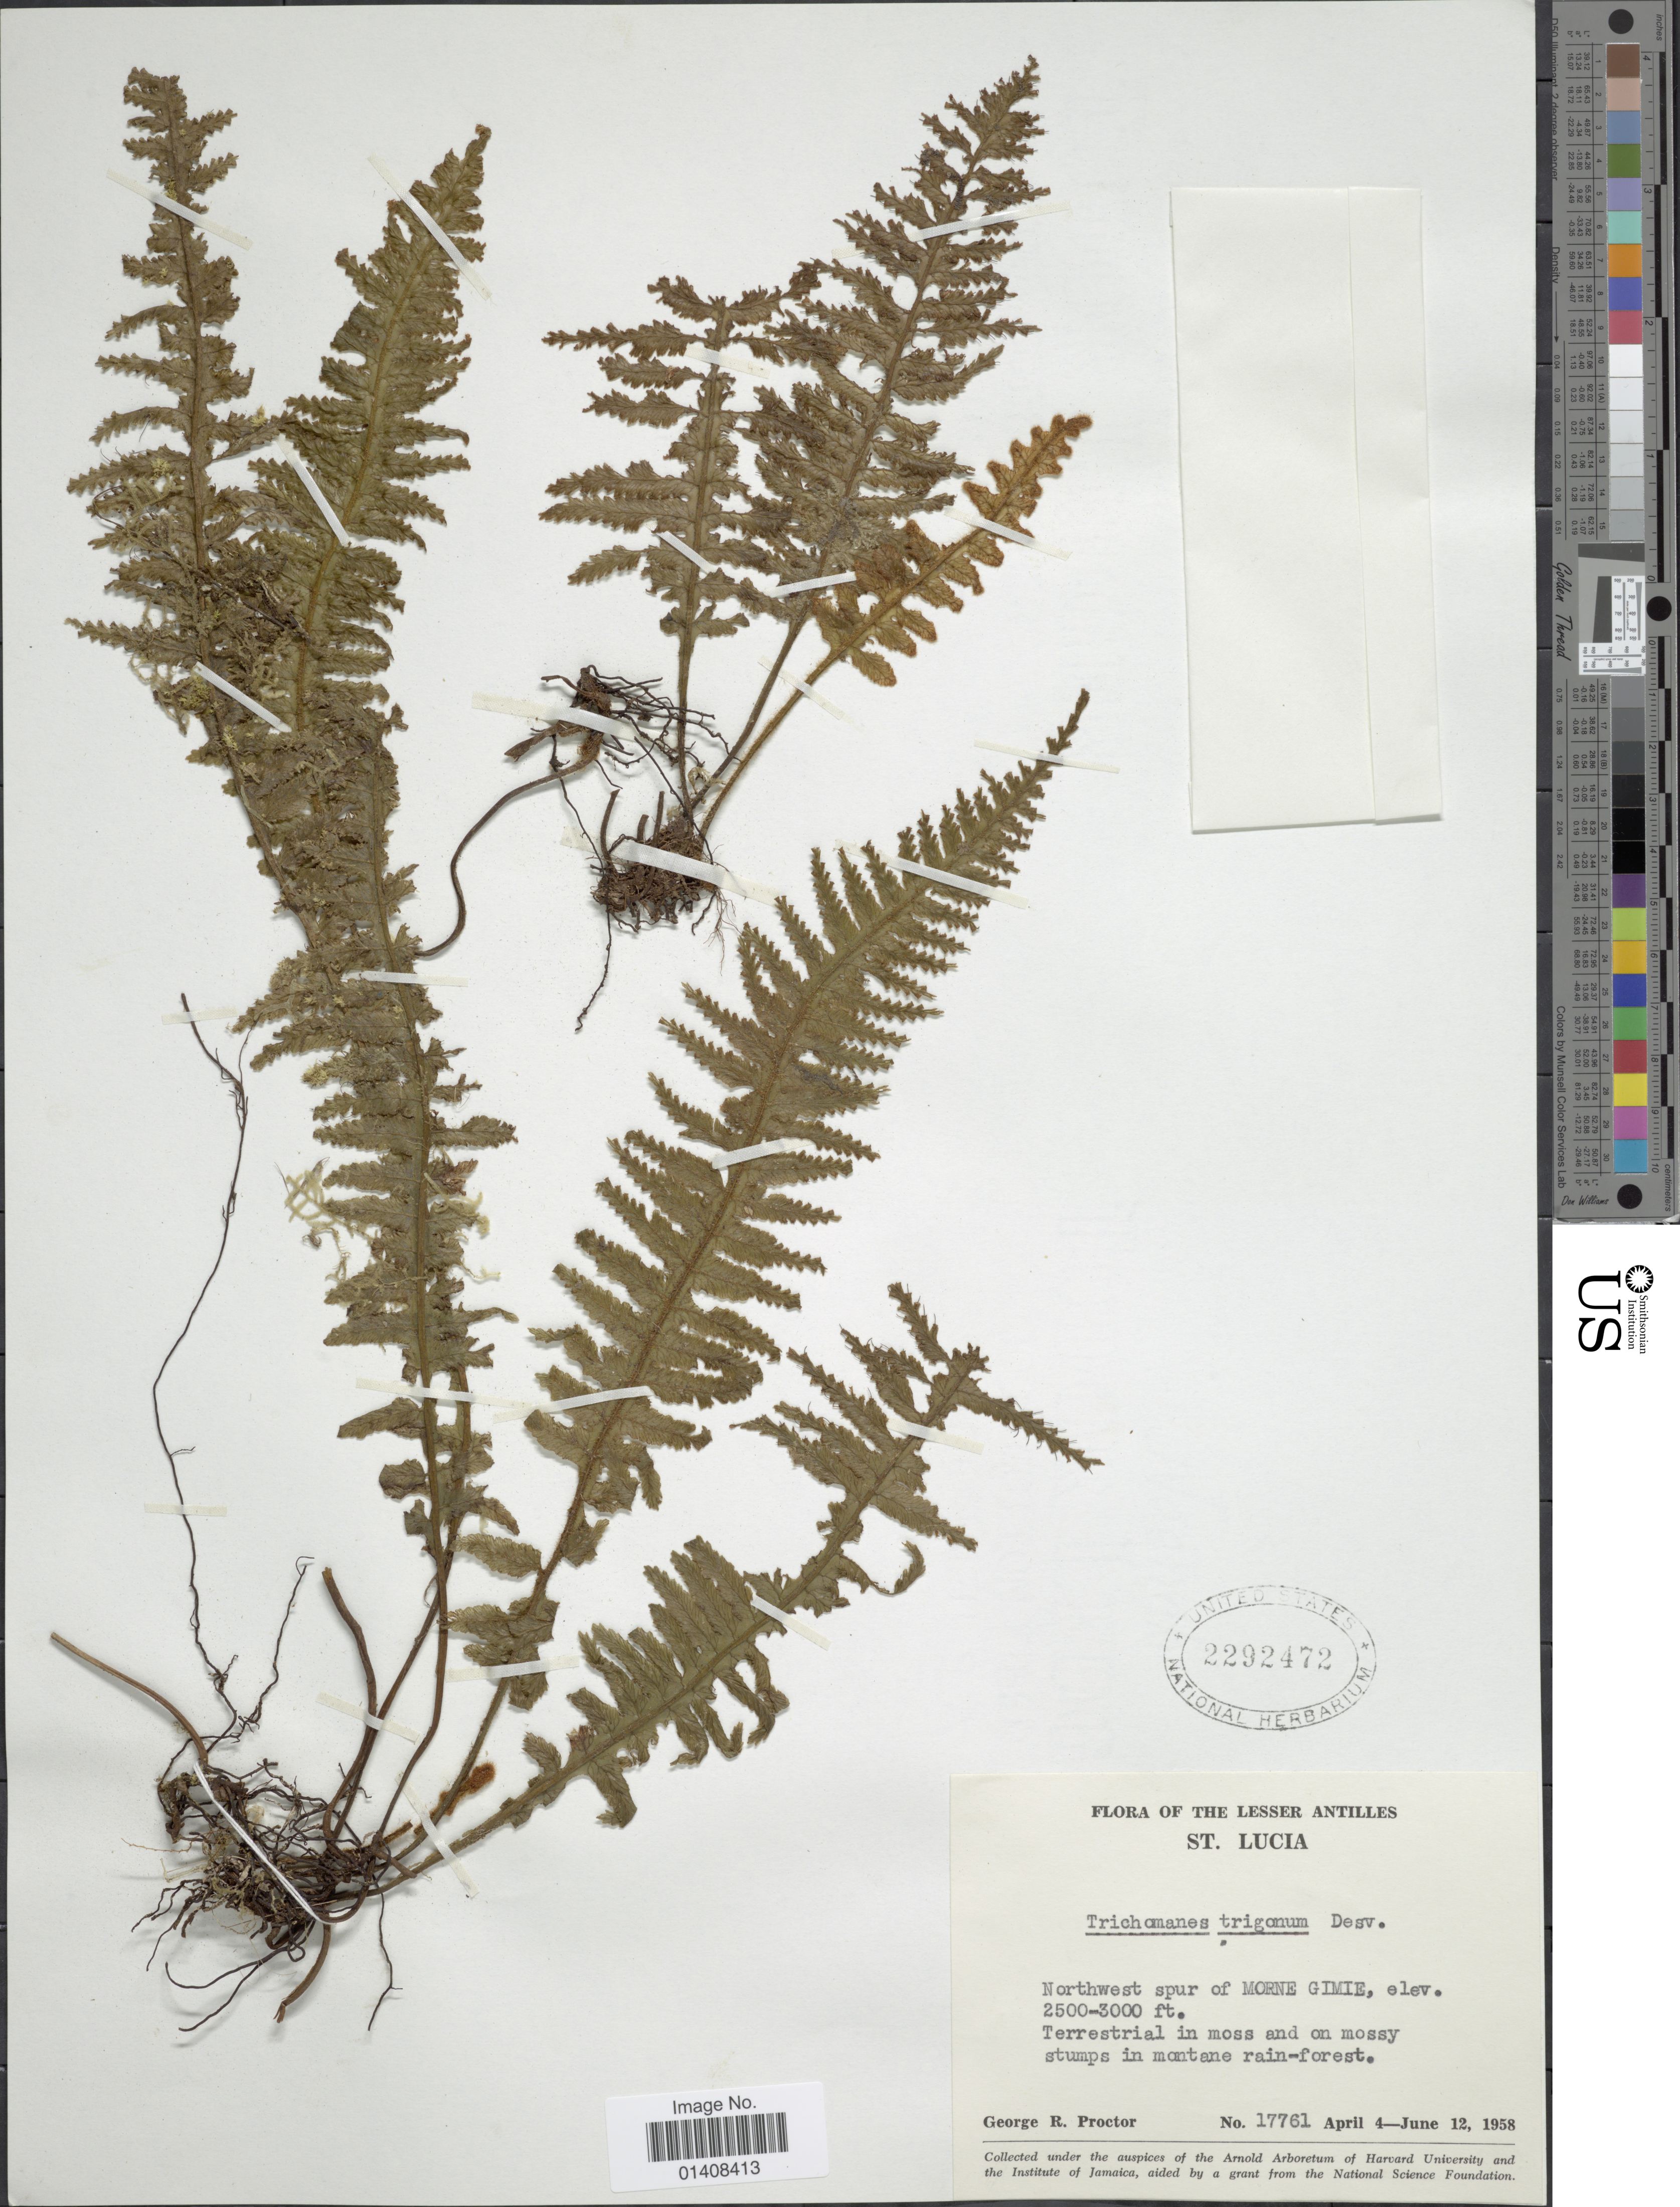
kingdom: Plantae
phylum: Tracheophyta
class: Polypodiopsida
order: Hymenophyllales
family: Hymenophyllaceae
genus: Trichomanes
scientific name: Trichomanes trigonum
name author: Desv.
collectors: G. R. Proctor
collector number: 17761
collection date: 1958-04-04/1958-06-12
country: Barbados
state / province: Saint Lucy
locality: The lesser antilles St. Lucia northwest spur of Morne Gimie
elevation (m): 762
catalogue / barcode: US 2292472